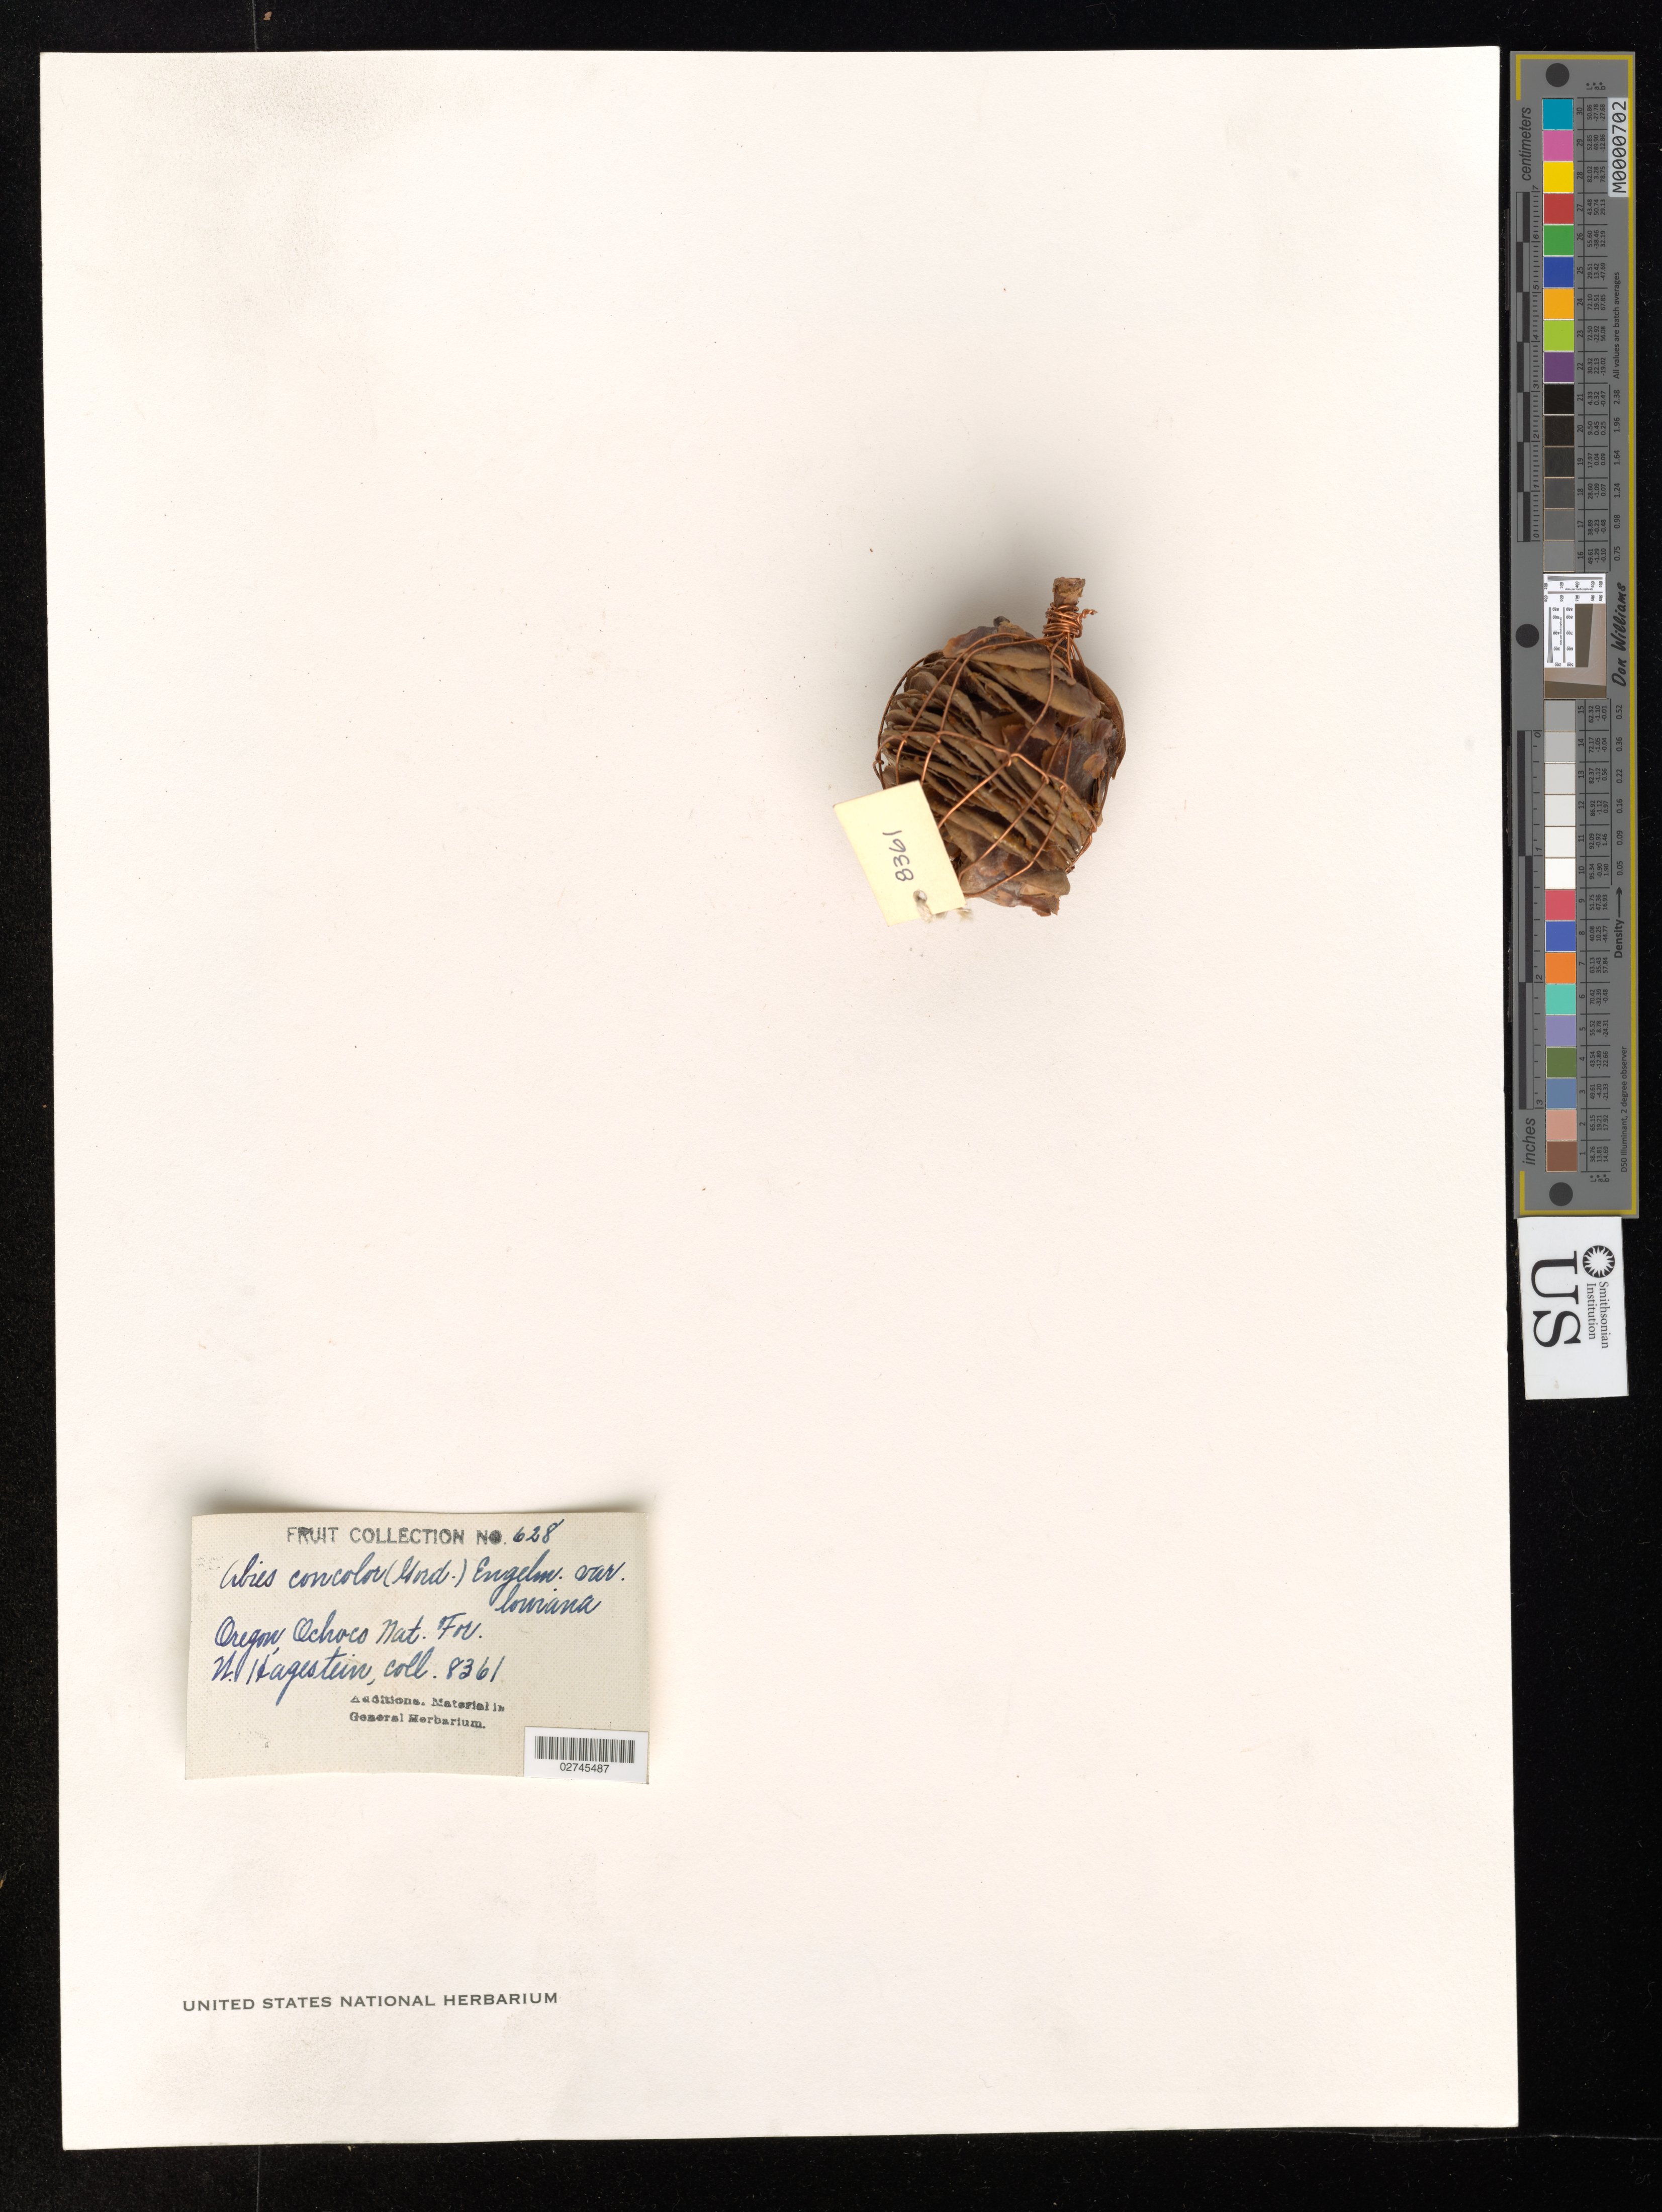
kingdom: Plantae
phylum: Tracheophyta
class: Pinopsida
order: Pinales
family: Pinaceae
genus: Abies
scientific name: Abies concolor var. lowiana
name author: (Gordon) Lemmon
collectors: W. Hagenstein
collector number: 8361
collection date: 1938-09-21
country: United States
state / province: Oregon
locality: Ochoco Nat. For., Ore.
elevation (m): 1676